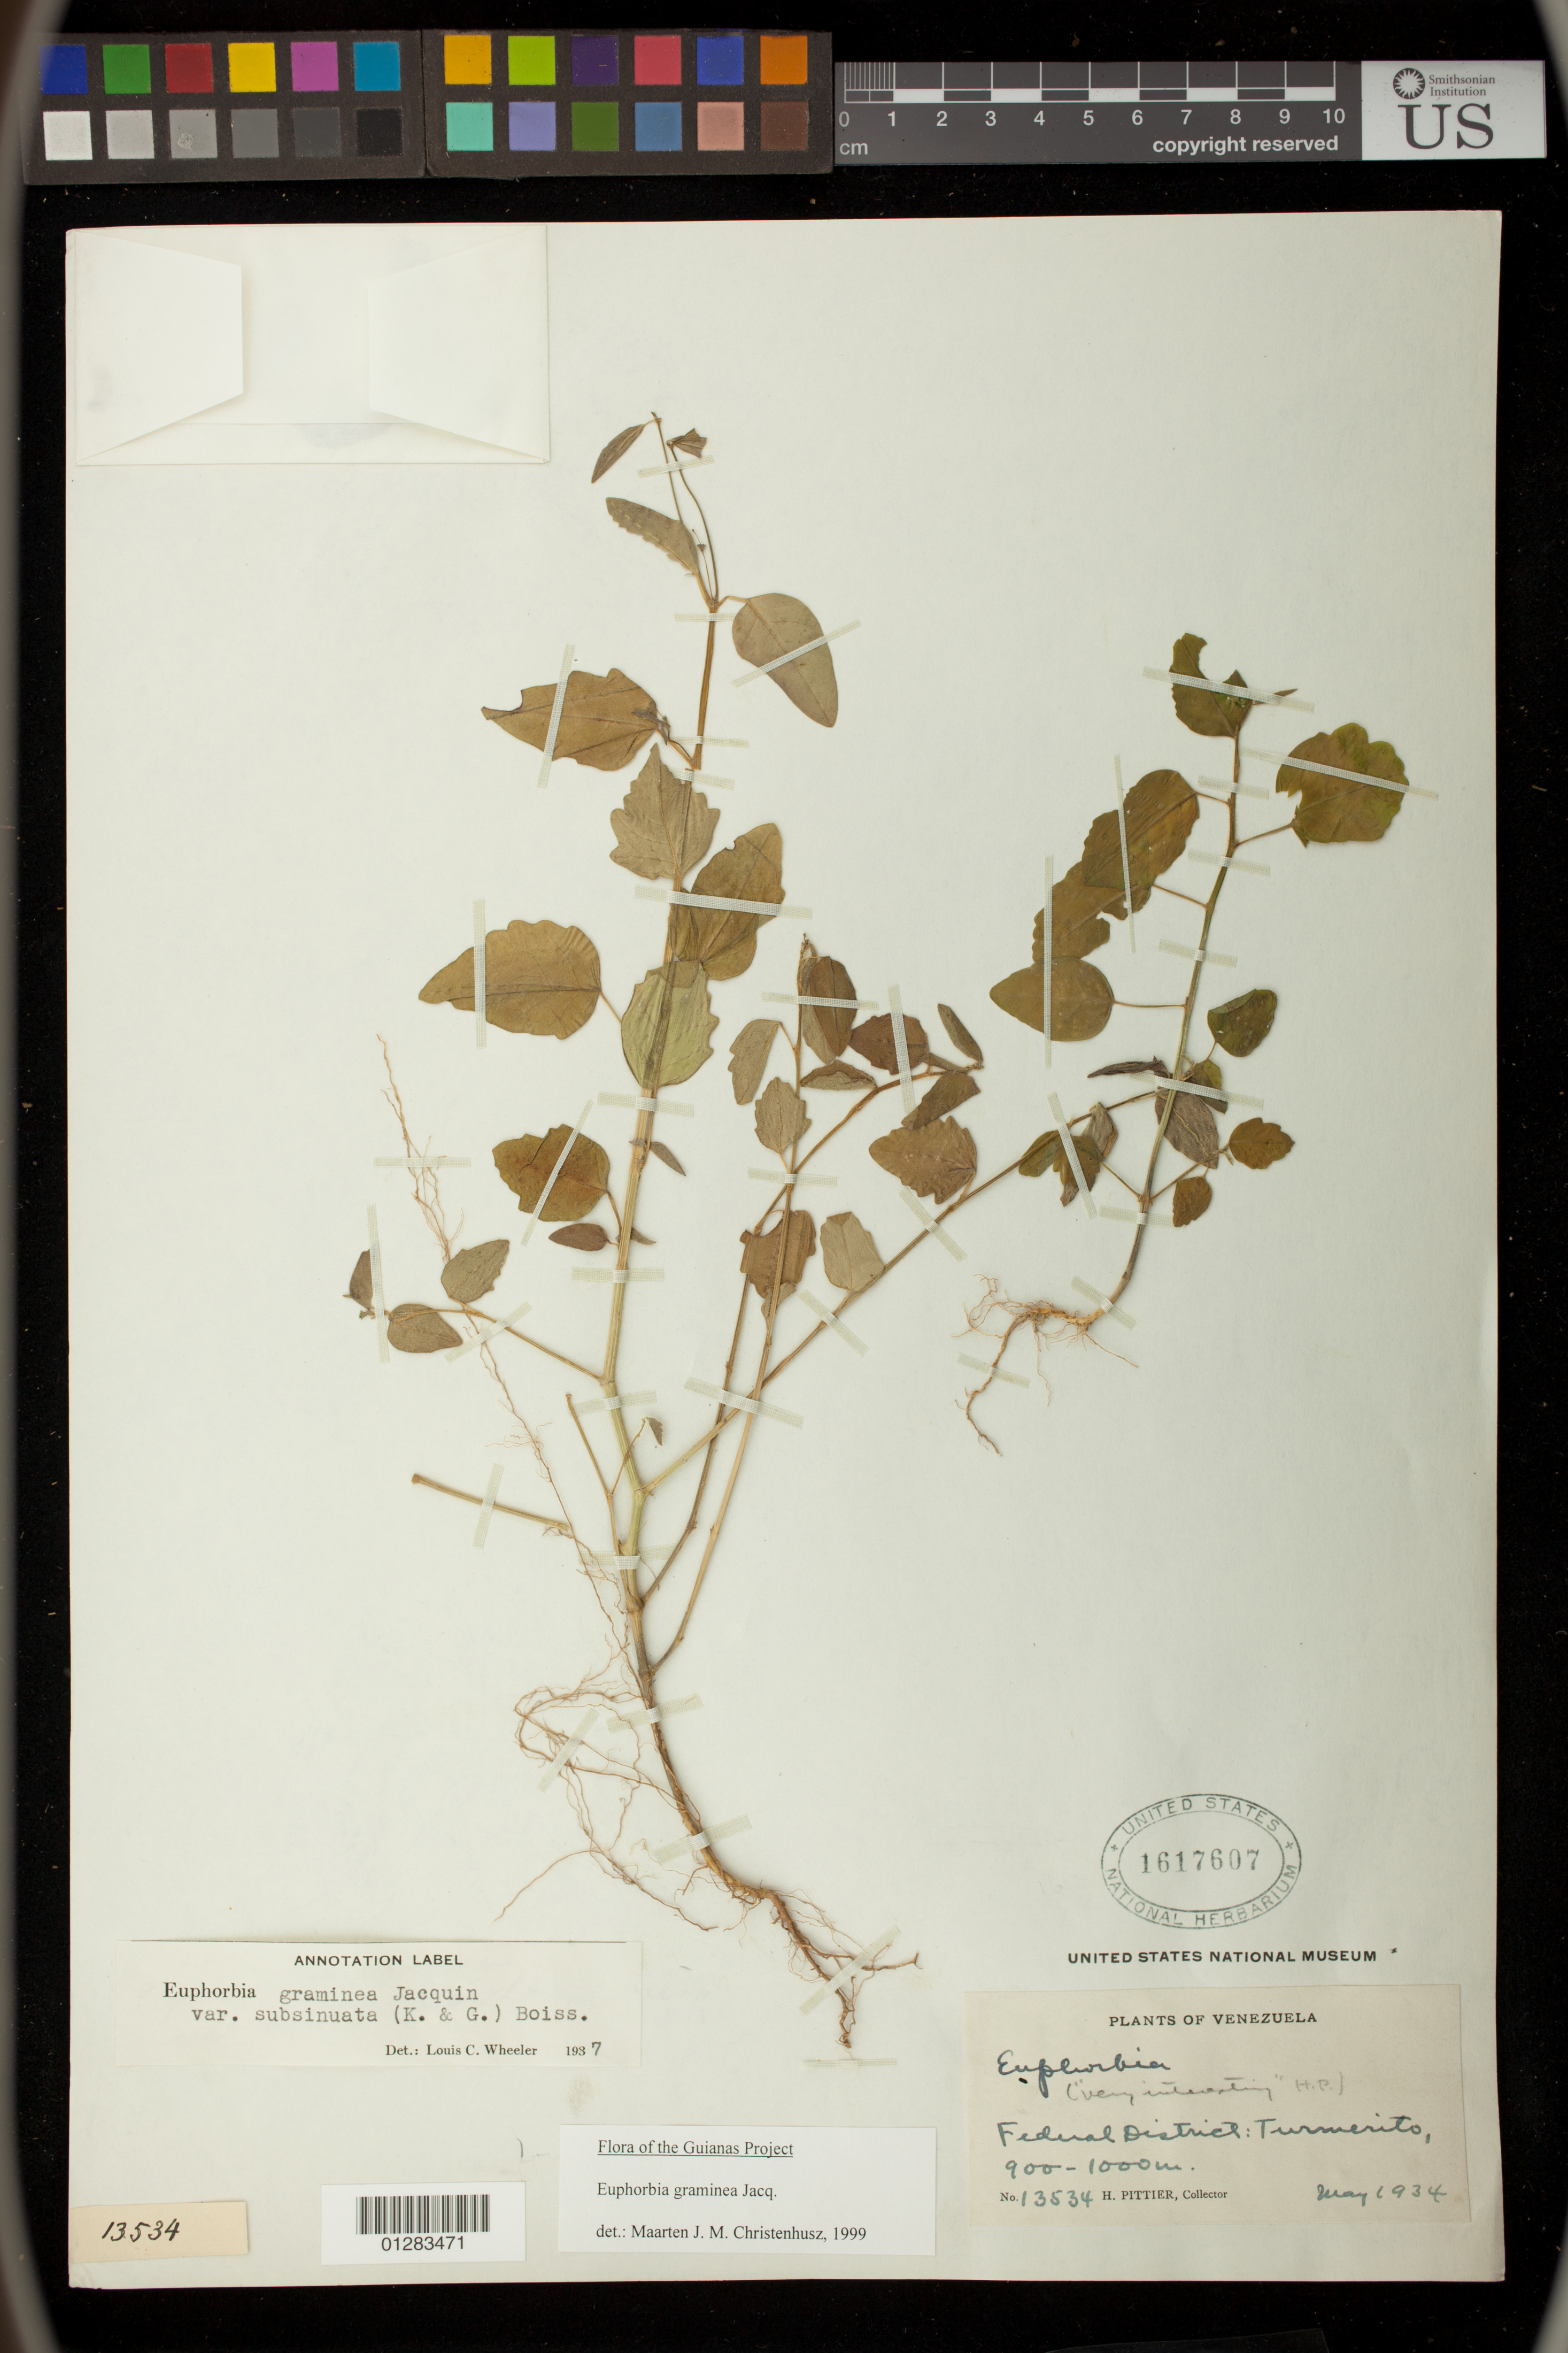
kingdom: Plantae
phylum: Tracheophyta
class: Magnoliopsida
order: Malpighiales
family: Euphorbiaceae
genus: Euphorbia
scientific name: Euphorbia graminea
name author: Jacq.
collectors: H. F. Pittier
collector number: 13534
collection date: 1934-05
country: Venezuela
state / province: Aragua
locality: Federal District: Turmerito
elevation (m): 900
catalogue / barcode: US 1617607